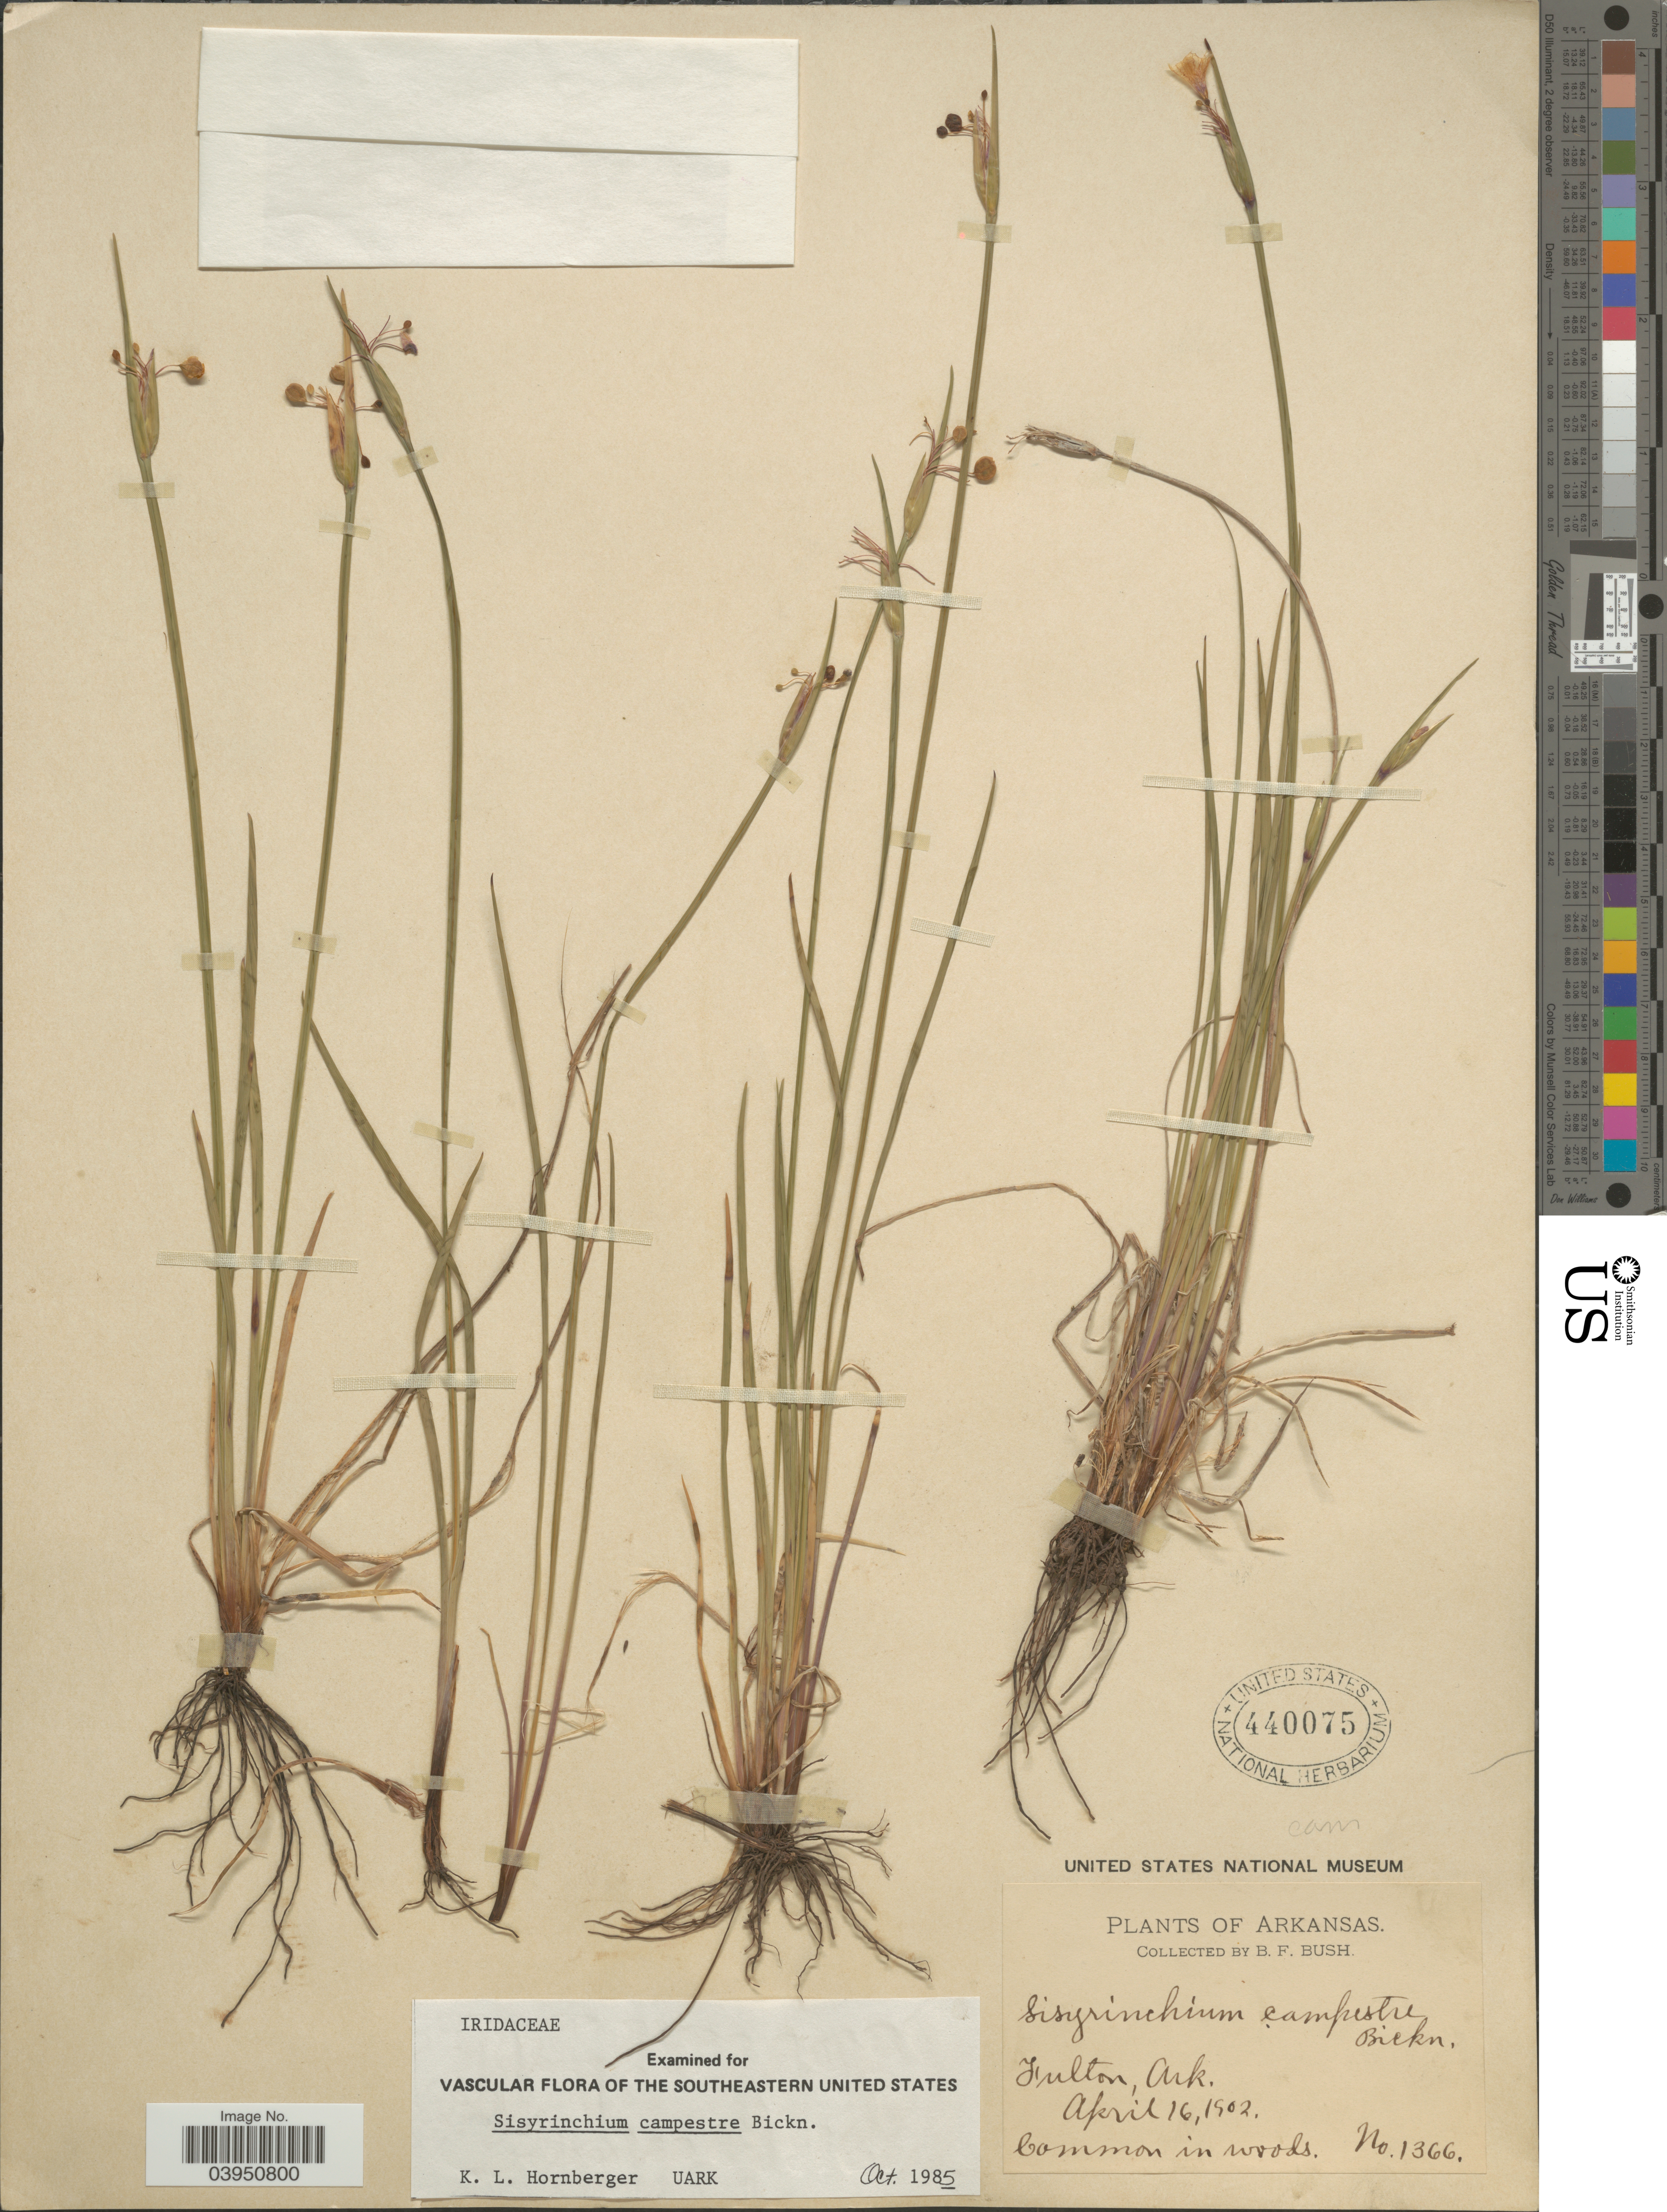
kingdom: Plantae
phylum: Tracheophyta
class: Liliopsida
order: Asparagales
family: Iridaceae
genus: Sisyrinchium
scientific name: Sisyrinchium campestre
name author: E.P. Bicknell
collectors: B. F. Bush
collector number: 1366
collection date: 1902-04-16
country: United States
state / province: Arkansas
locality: Fulton.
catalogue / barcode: US 440075